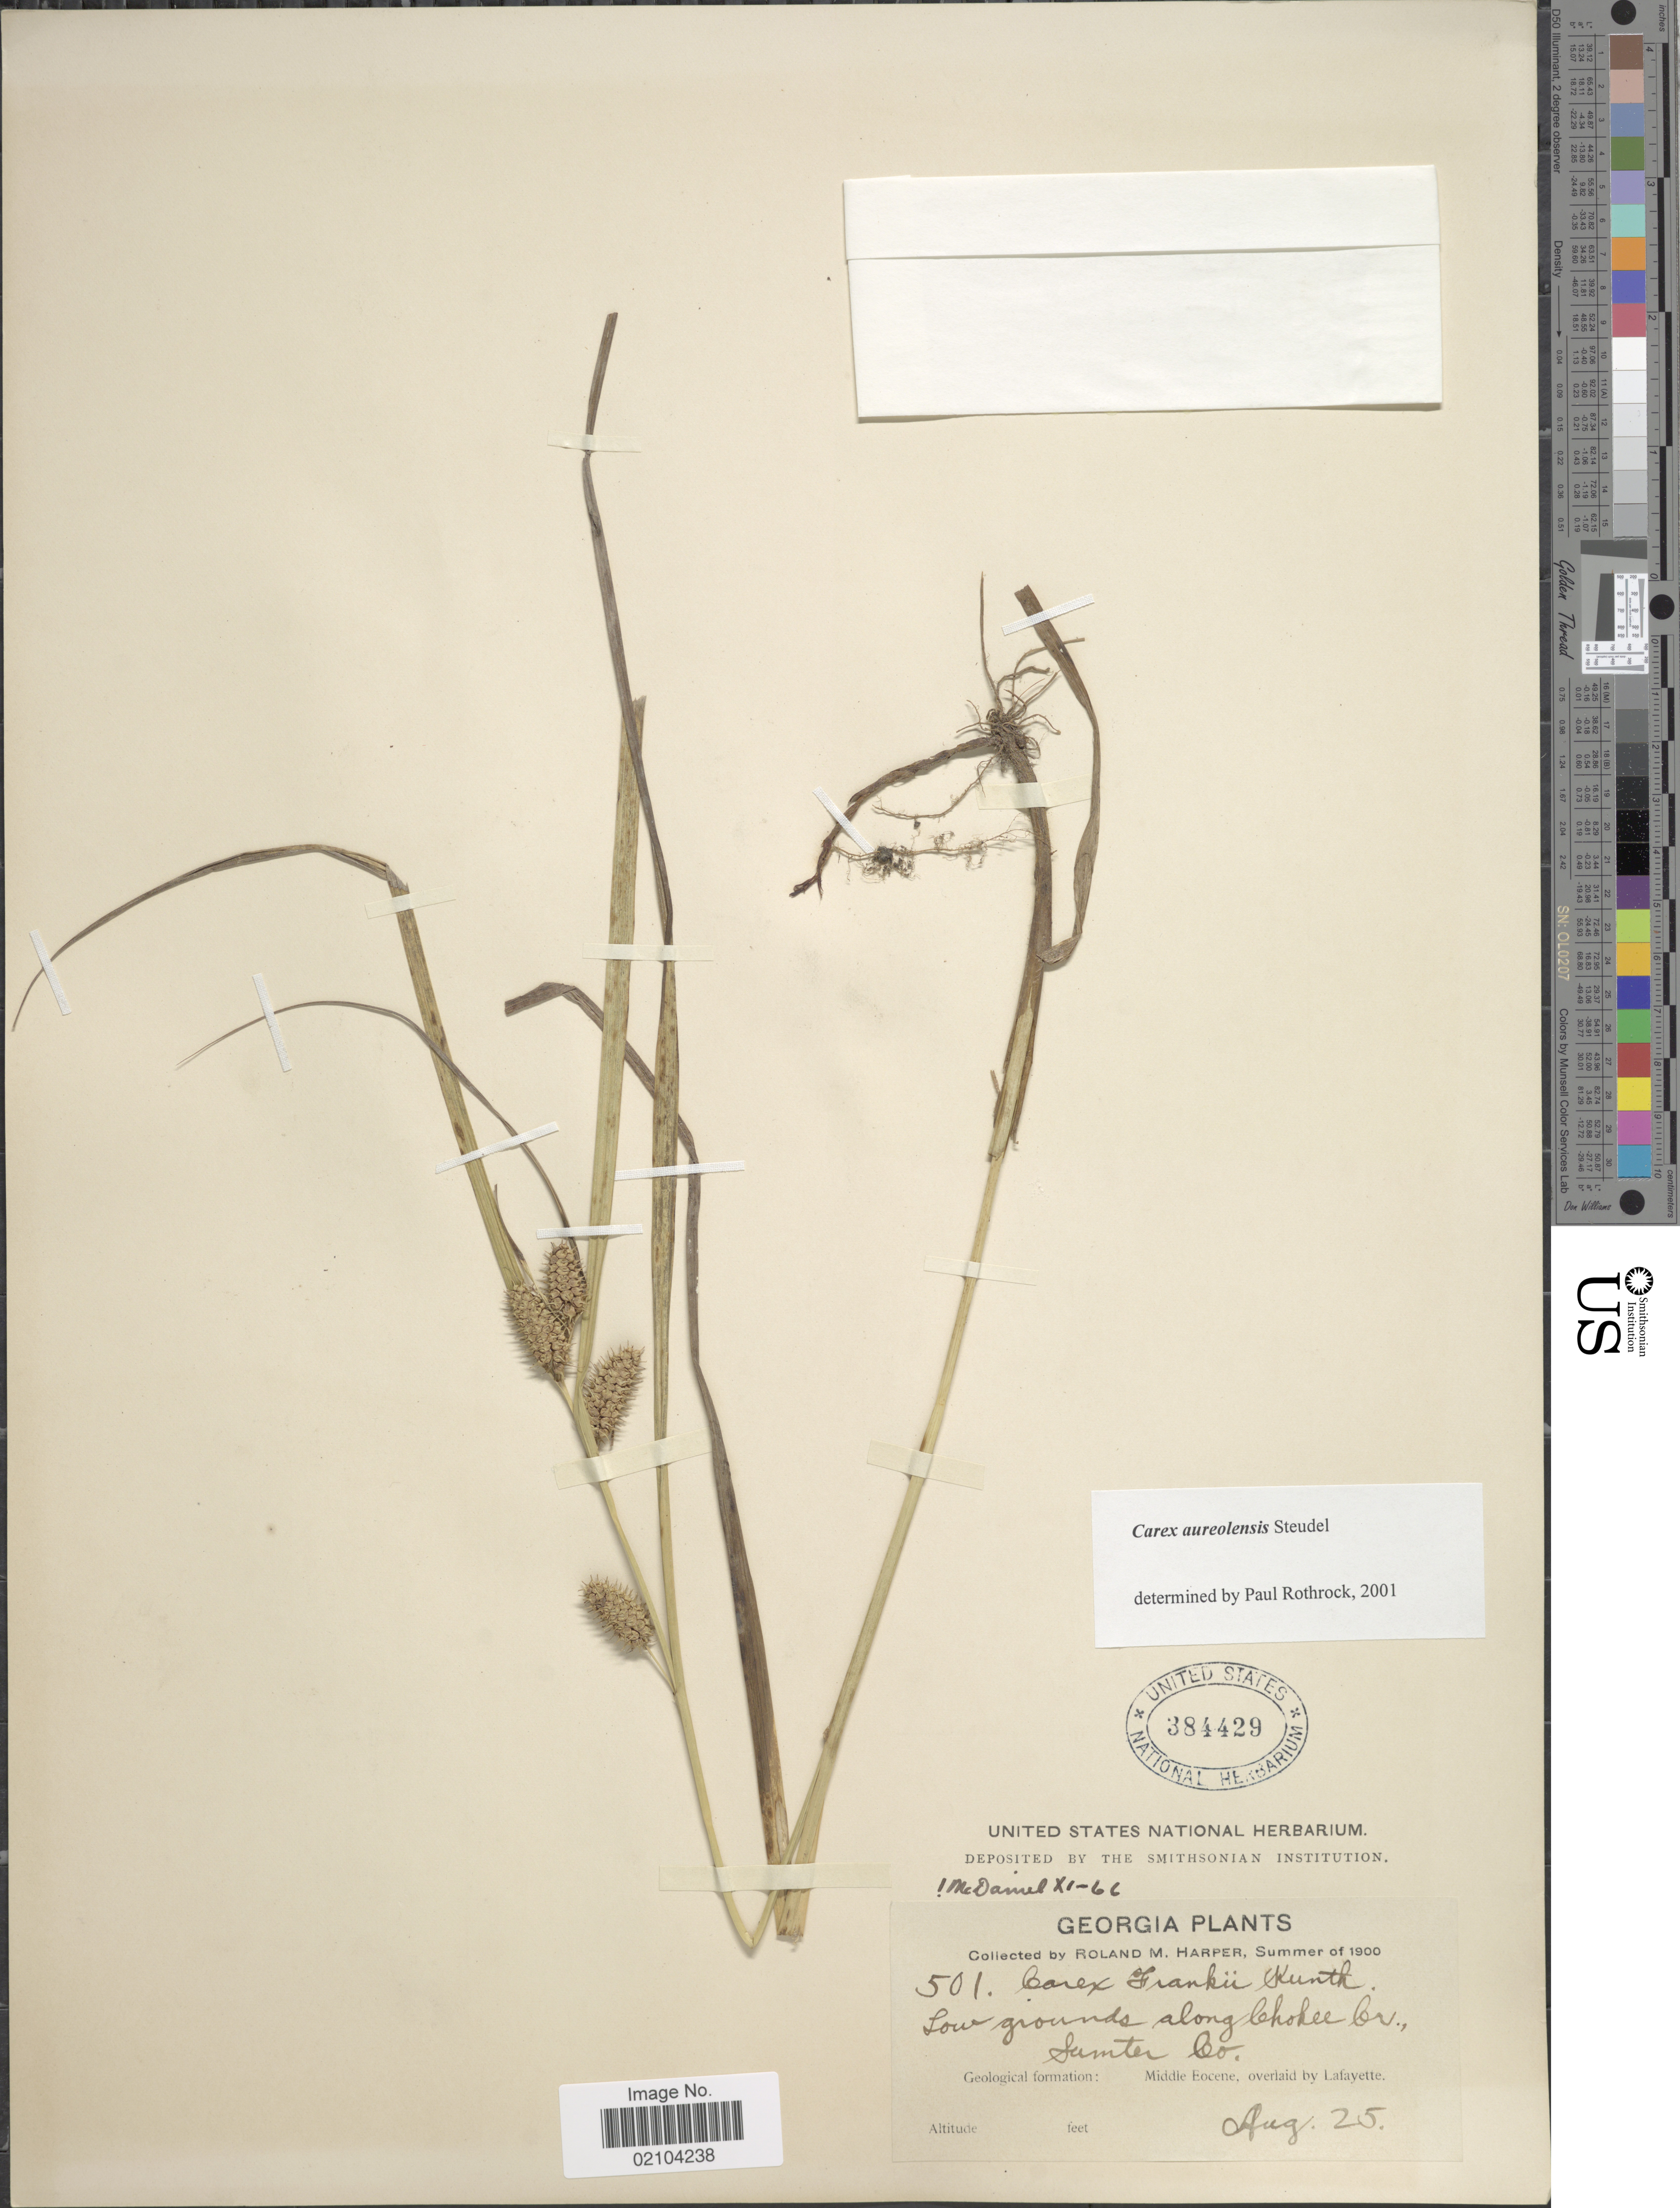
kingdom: Plantae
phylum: Tracheophyta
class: Liliopsida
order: Poales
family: Cyperaceae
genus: Carex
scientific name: Carex aureolensis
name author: Steud.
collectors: R. M. Harper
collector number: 501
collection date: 1900-08-25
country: United States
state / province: Georgia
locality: Low grounds along Chokee Cr. Sumter Co. Middle Eocene, overlaid by Lafayette.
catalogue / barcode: US 384429